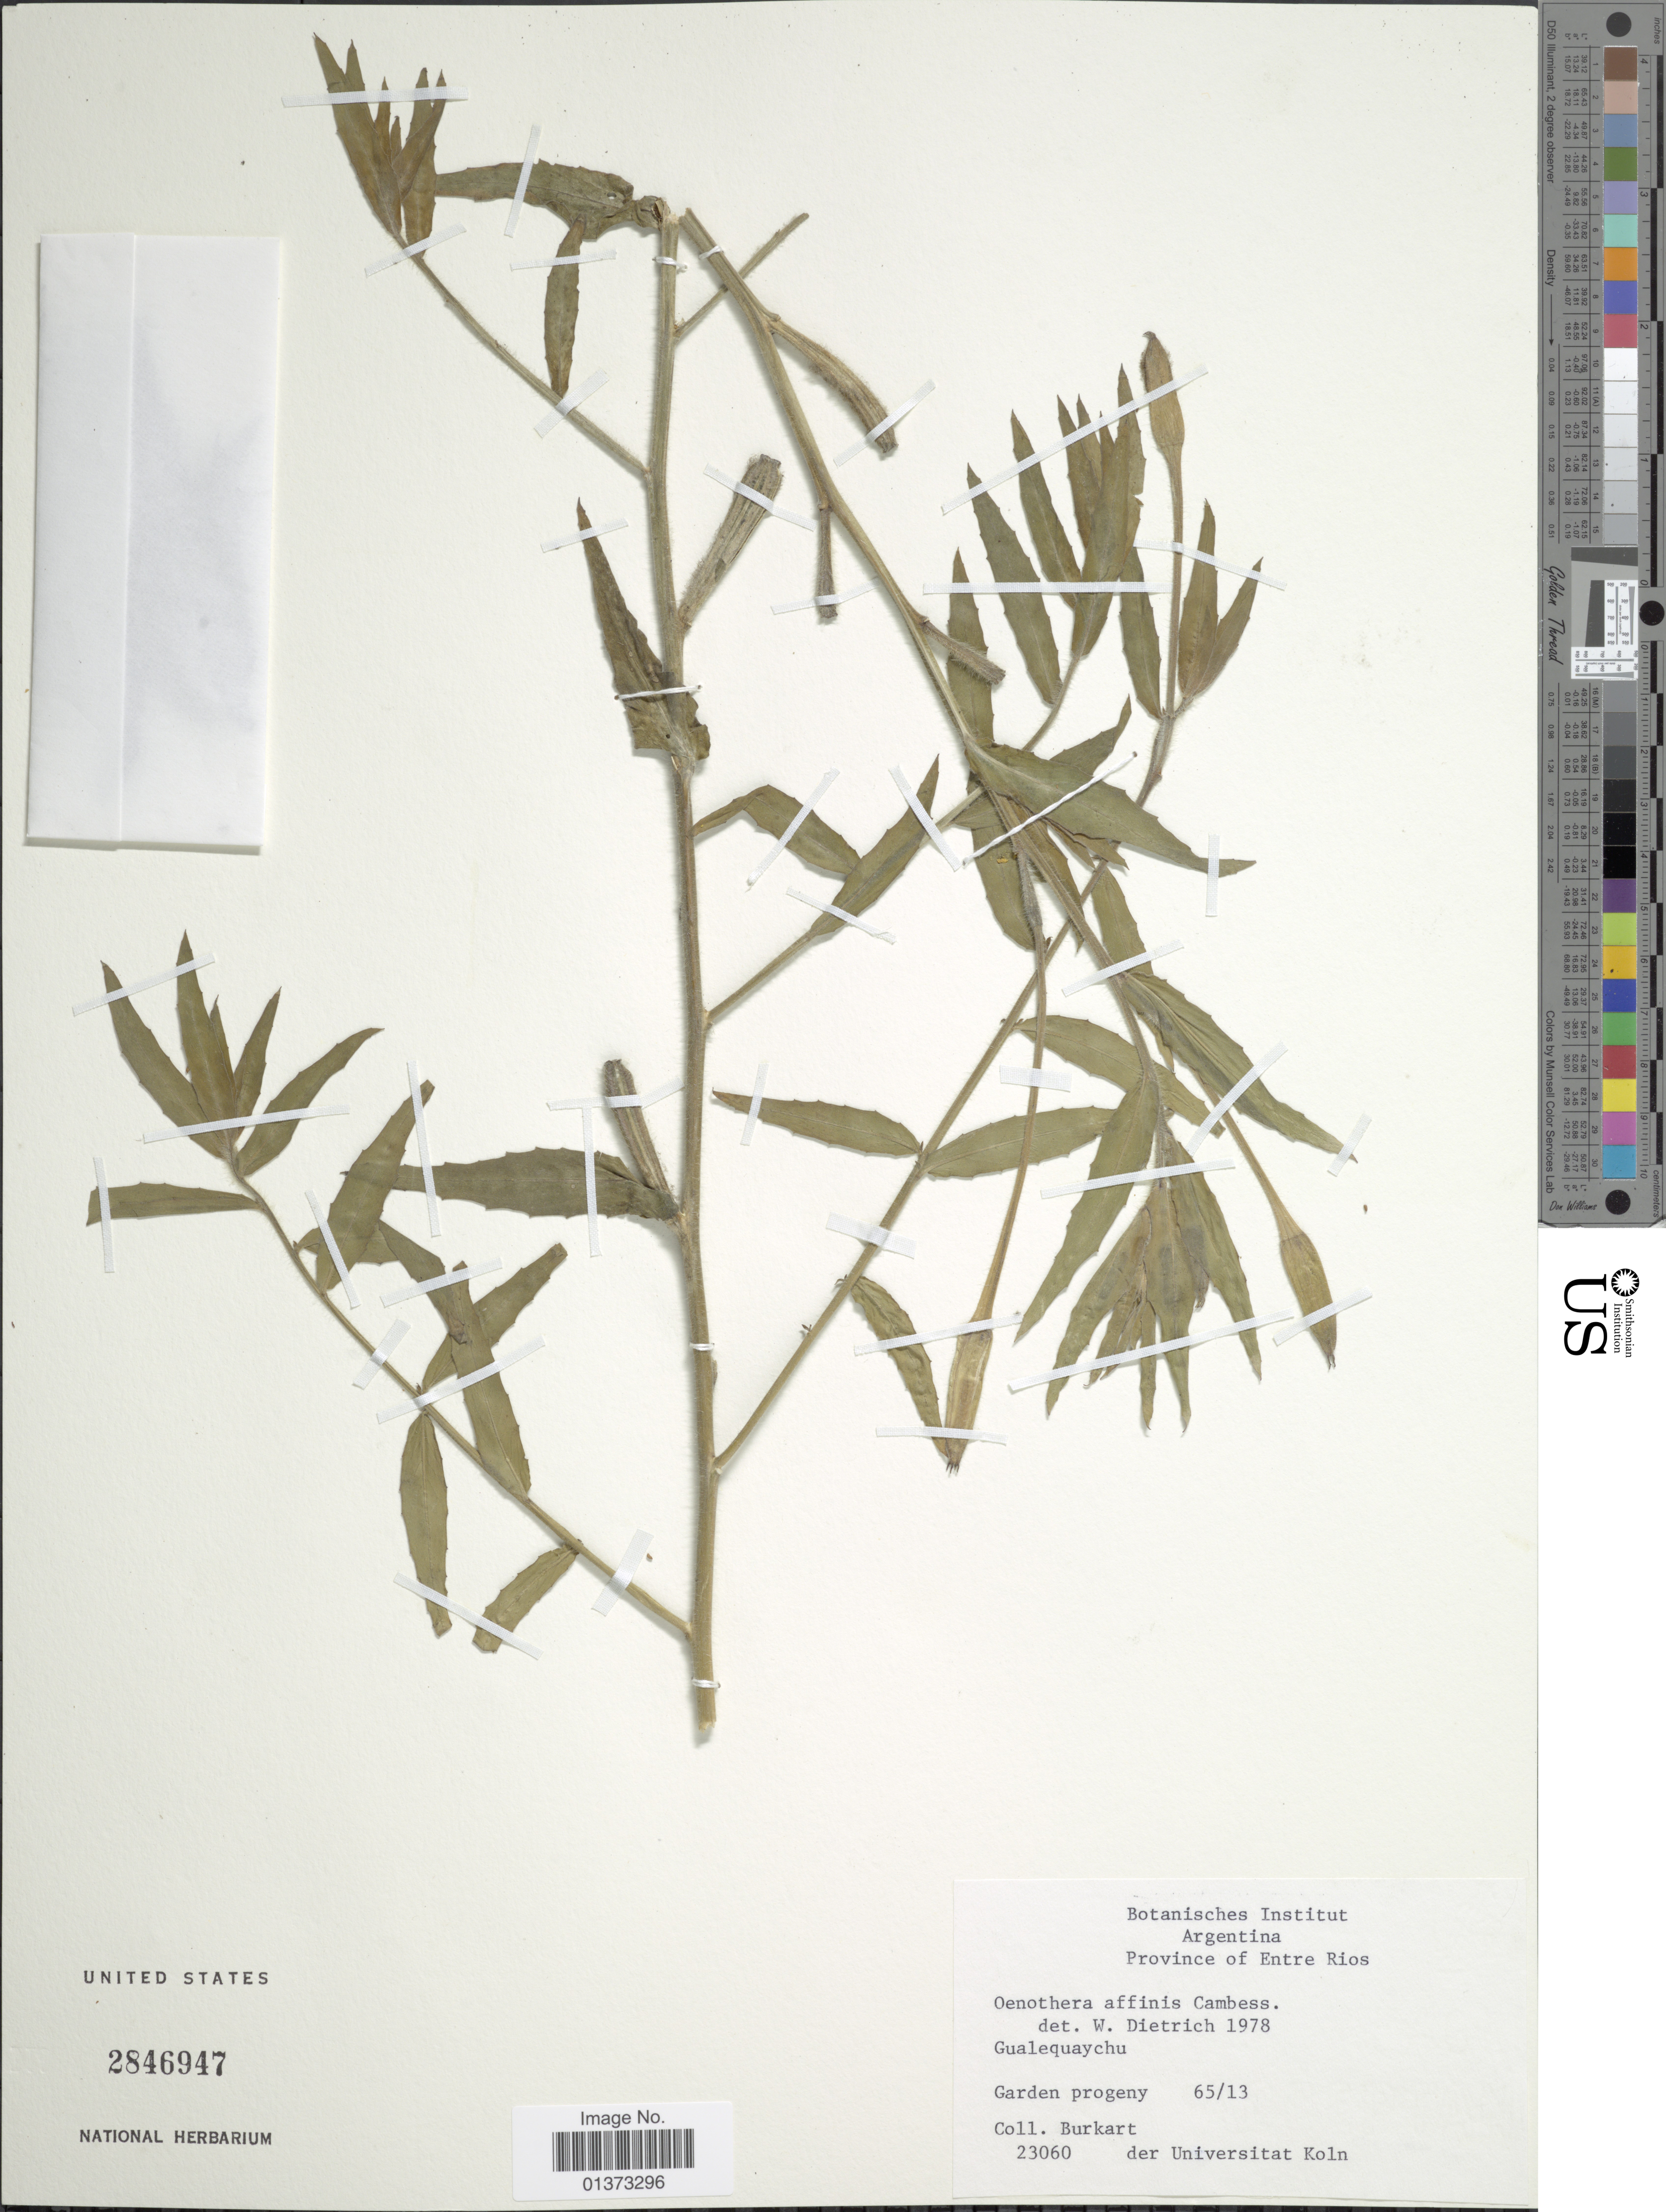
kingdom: Plantae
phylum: Tracheophyta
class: Magnoliopsida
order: Myrtales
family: Onagraceae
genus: Oenothera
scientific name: Oenothera affinis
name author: Cambess.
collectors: -- Burkart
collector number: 23060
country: Argentina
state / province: Entre Rios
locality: Gualequaychu, Garden progeny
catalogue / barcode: US 2846947